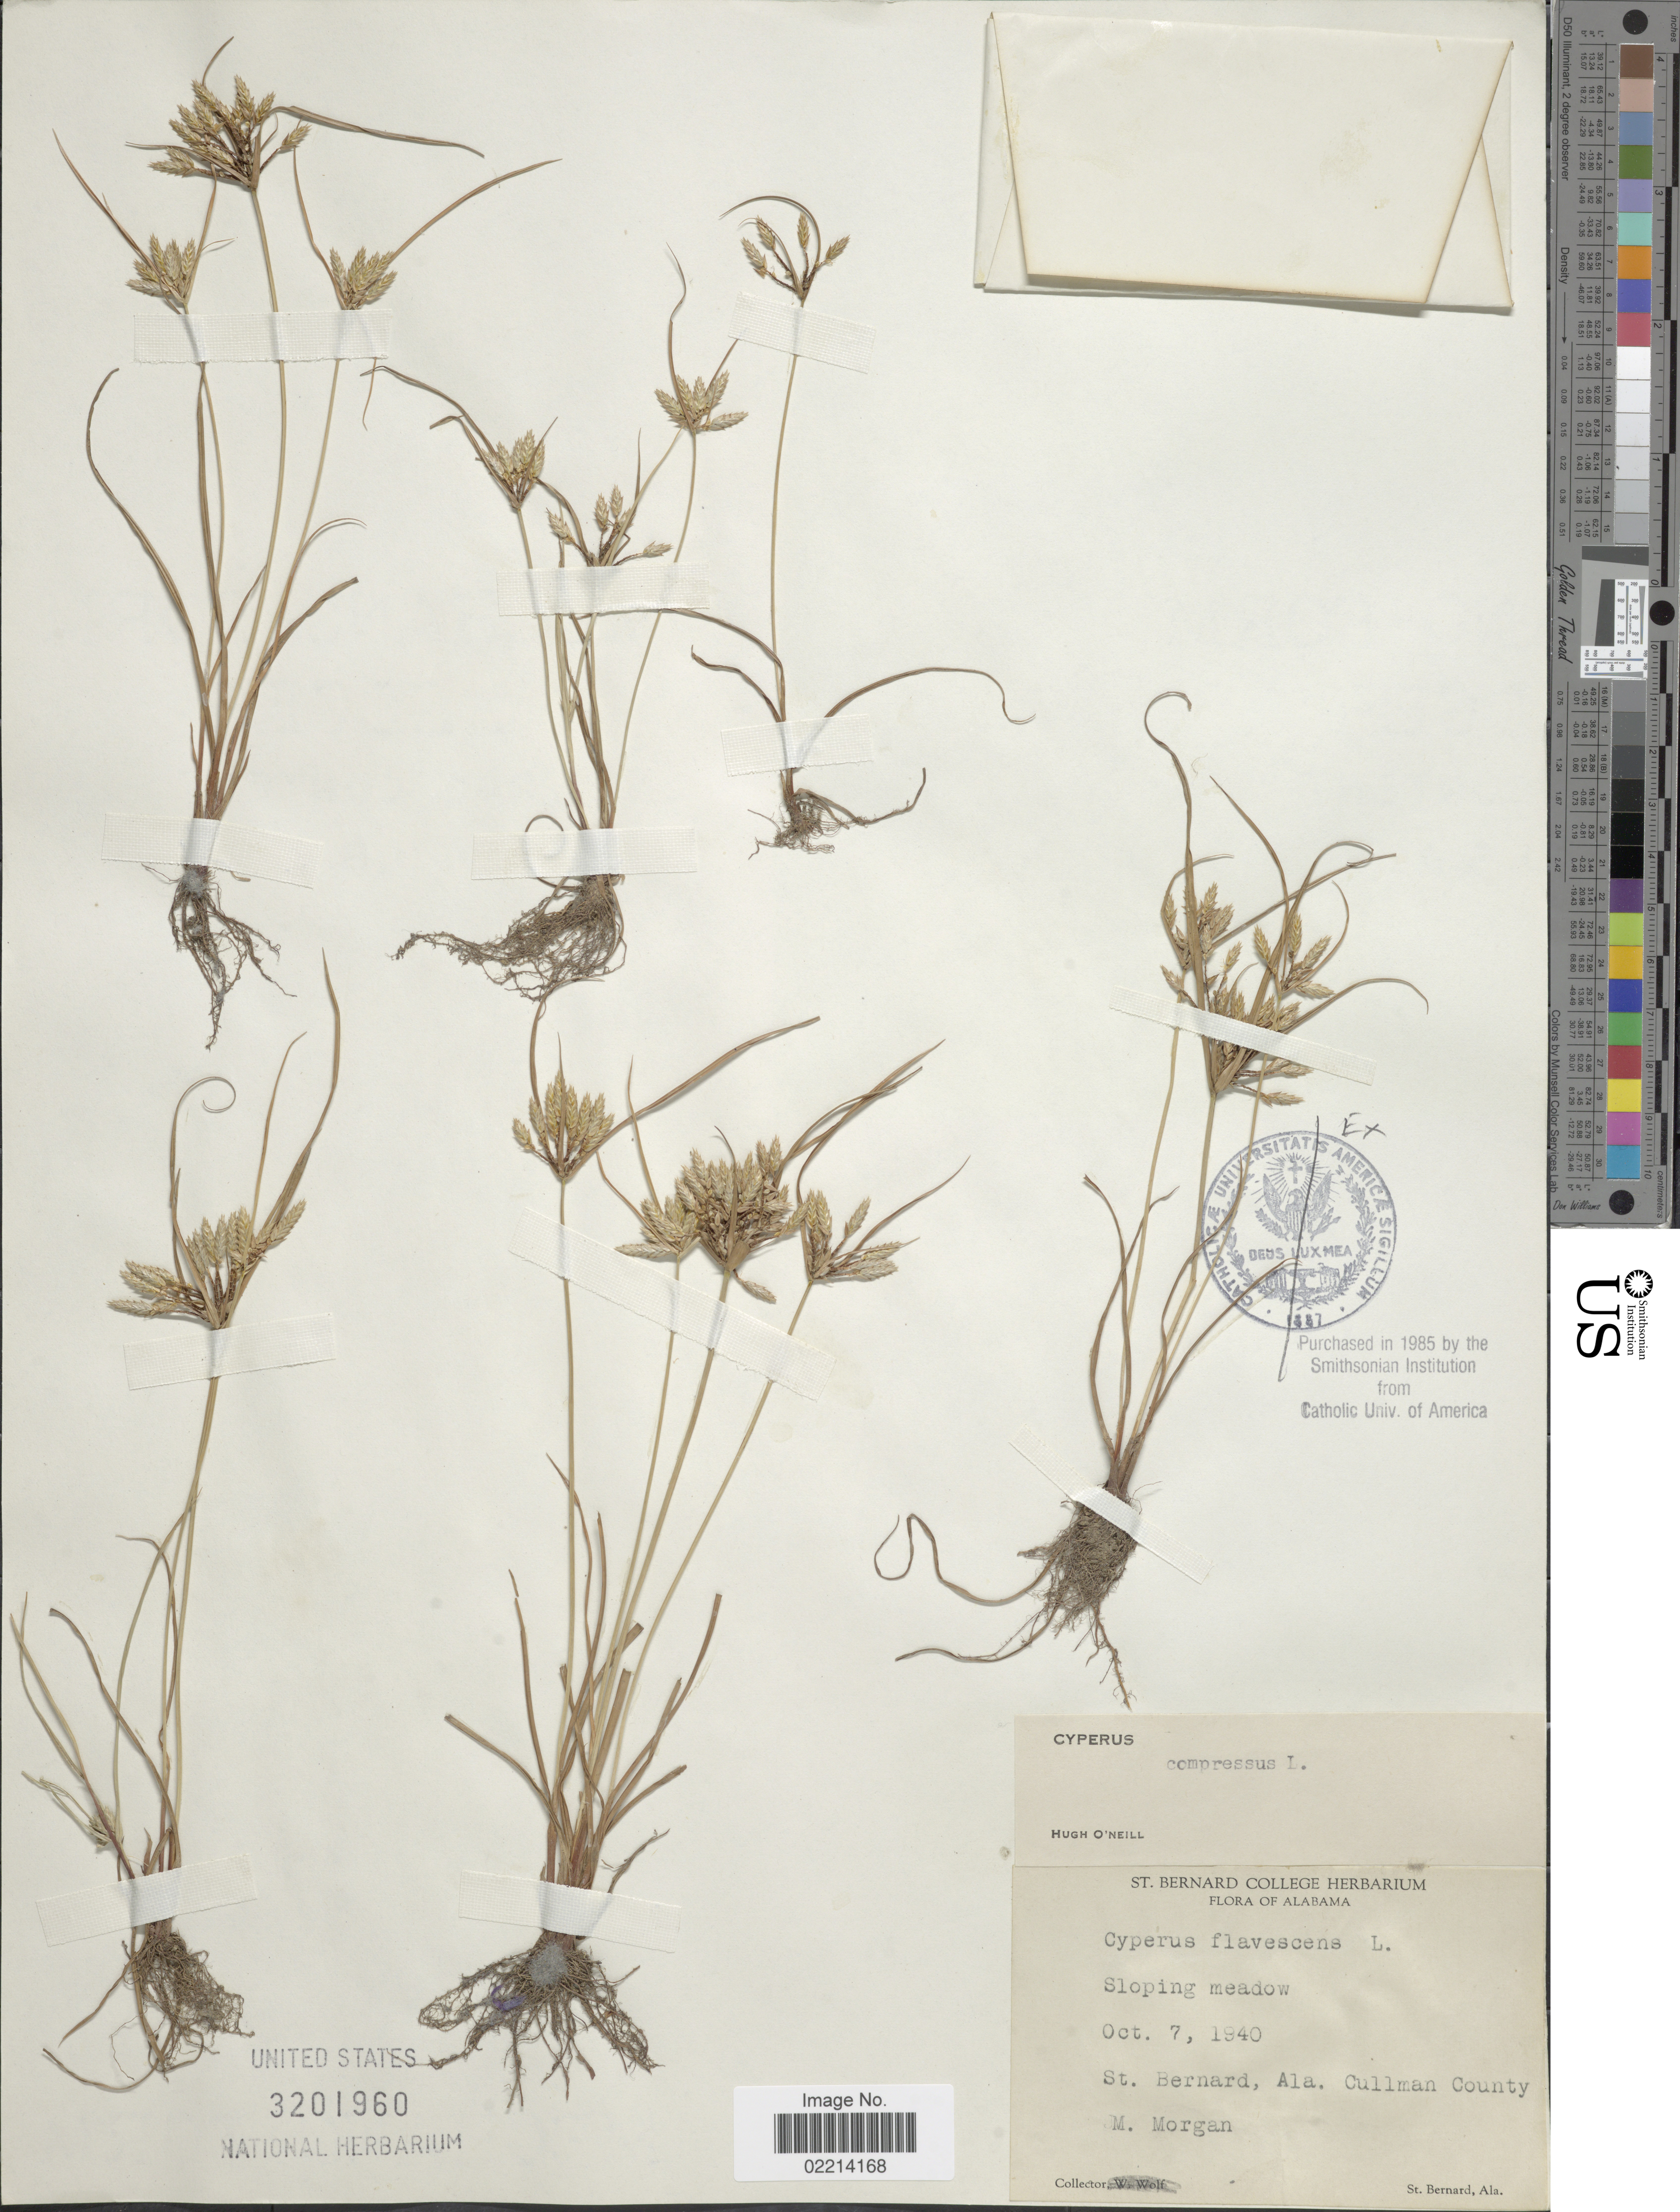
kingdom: Plantae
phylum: Tracheophyta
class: Liliopsida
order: Poales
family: Cyperaceae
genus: Cyperus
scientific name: Cyperus compressus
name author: L.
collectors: M. Morgan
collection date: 1940-10-07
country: United States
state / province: Alabama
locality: St. Bernard, Ala. Cullman County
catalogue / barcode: US 3201960